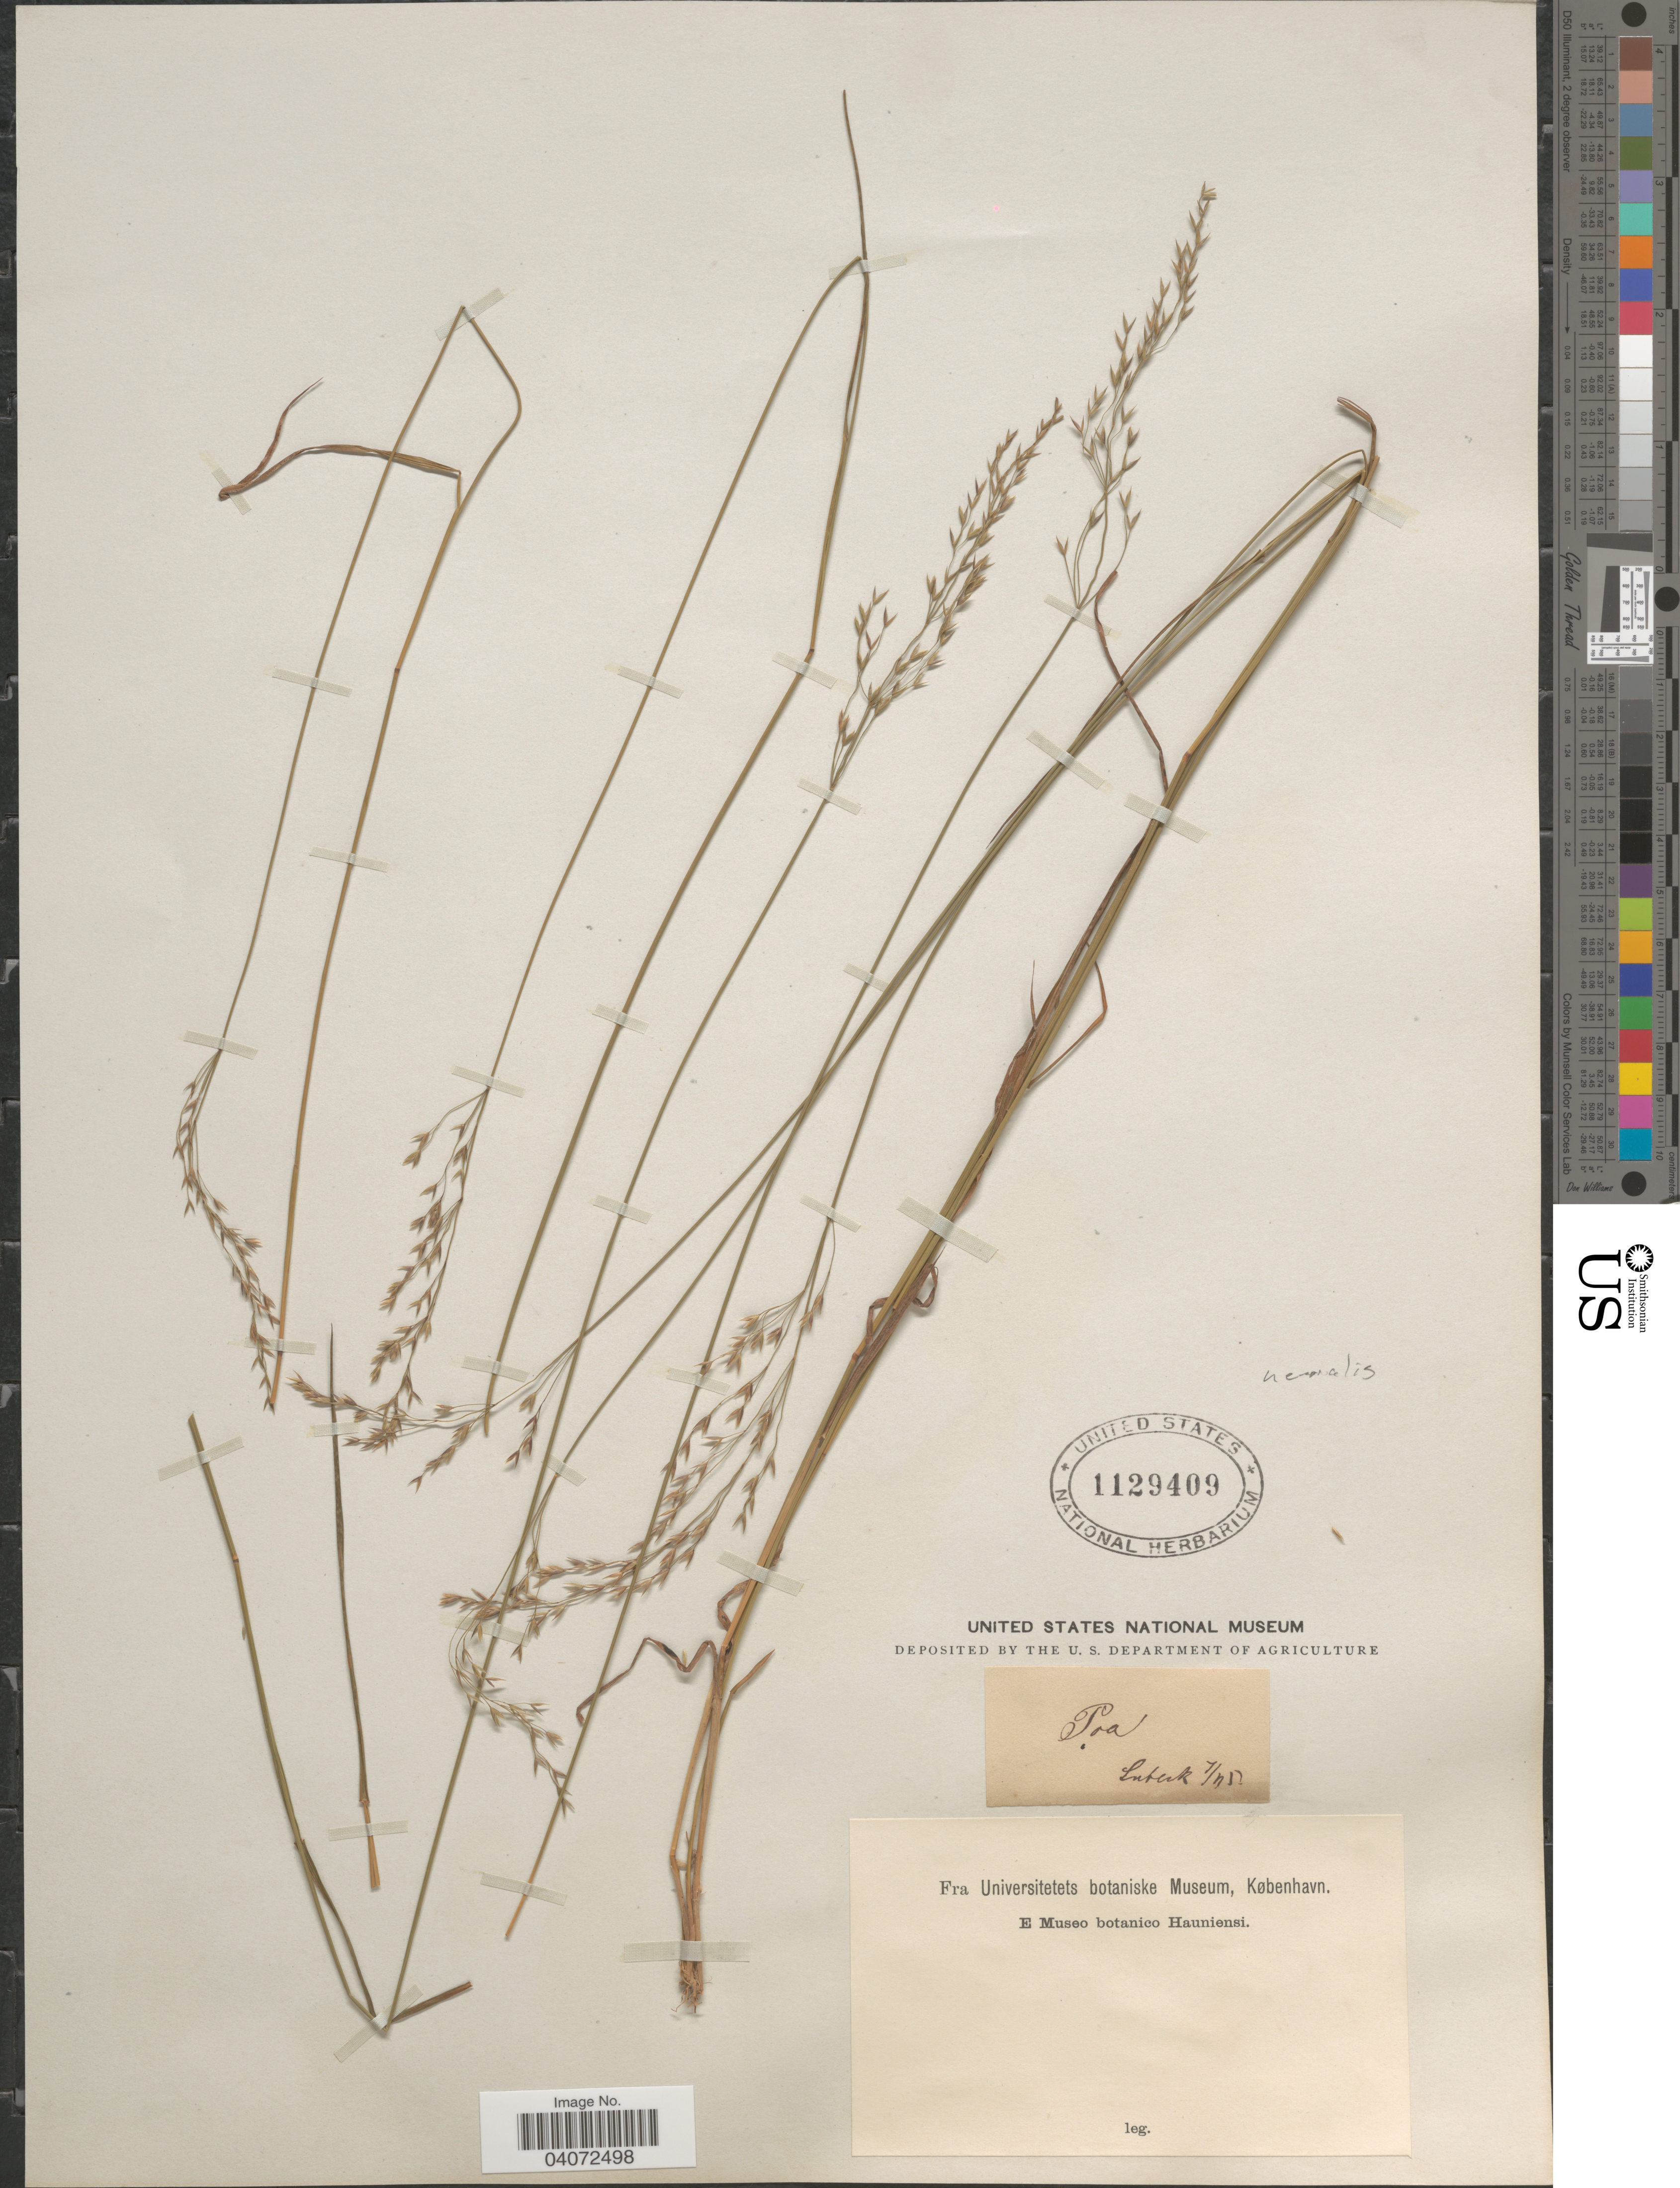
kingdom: Plantae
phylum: Tracheophyta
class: Liliopsida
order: Poales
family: Poaceae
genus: Poa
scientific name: Poa nemoralis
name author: L.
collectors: Lubeck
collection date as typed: Transcribed d/m/y: 7/6/51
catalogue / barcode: US 1129409